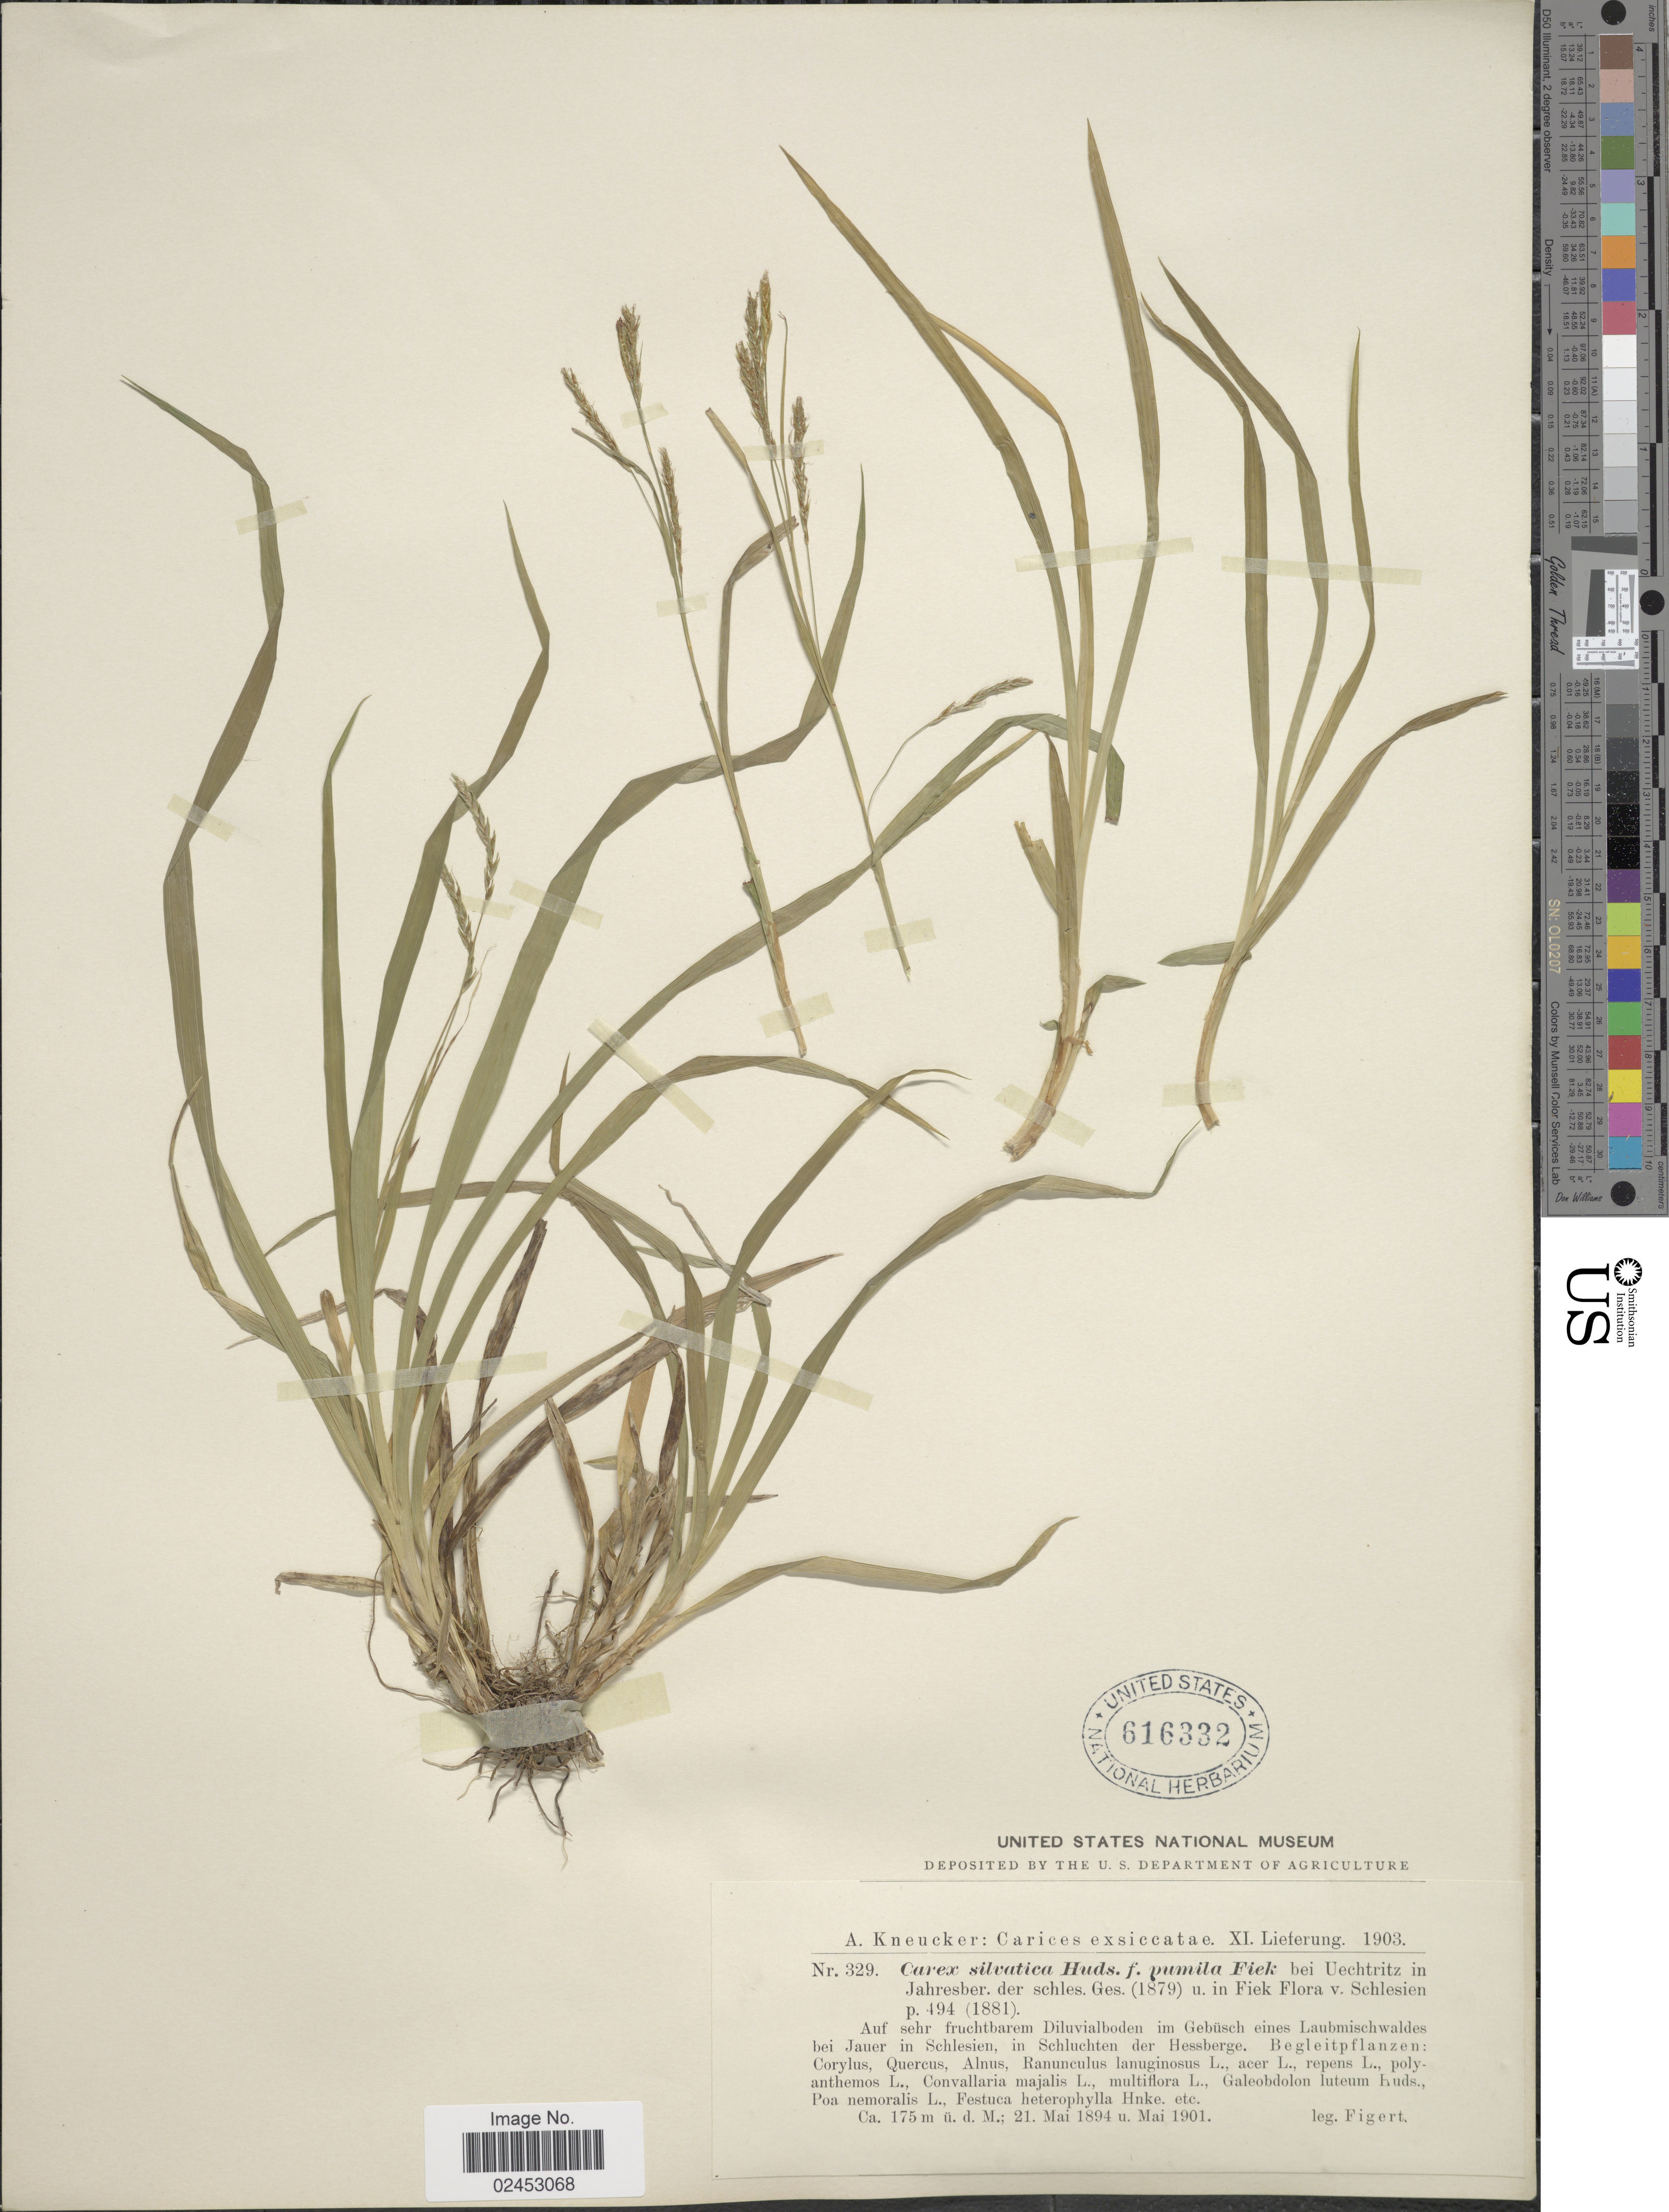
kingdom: Plantae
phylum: Tracheophyta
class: Liliopsida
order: Poales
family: Cyperaceae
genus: Carex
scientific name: Carex sylvatica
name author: Huds.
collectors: Figert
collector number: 329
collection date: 1894-05-21/1901-05-21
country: Germany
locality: Auf sehr fruchtbarem Diluvialboden im Gebusch eines Laubmischwaldes bei Jauer in Schlesien, in Schluchten der Hessberge.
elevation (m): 175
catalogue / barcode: US 616332